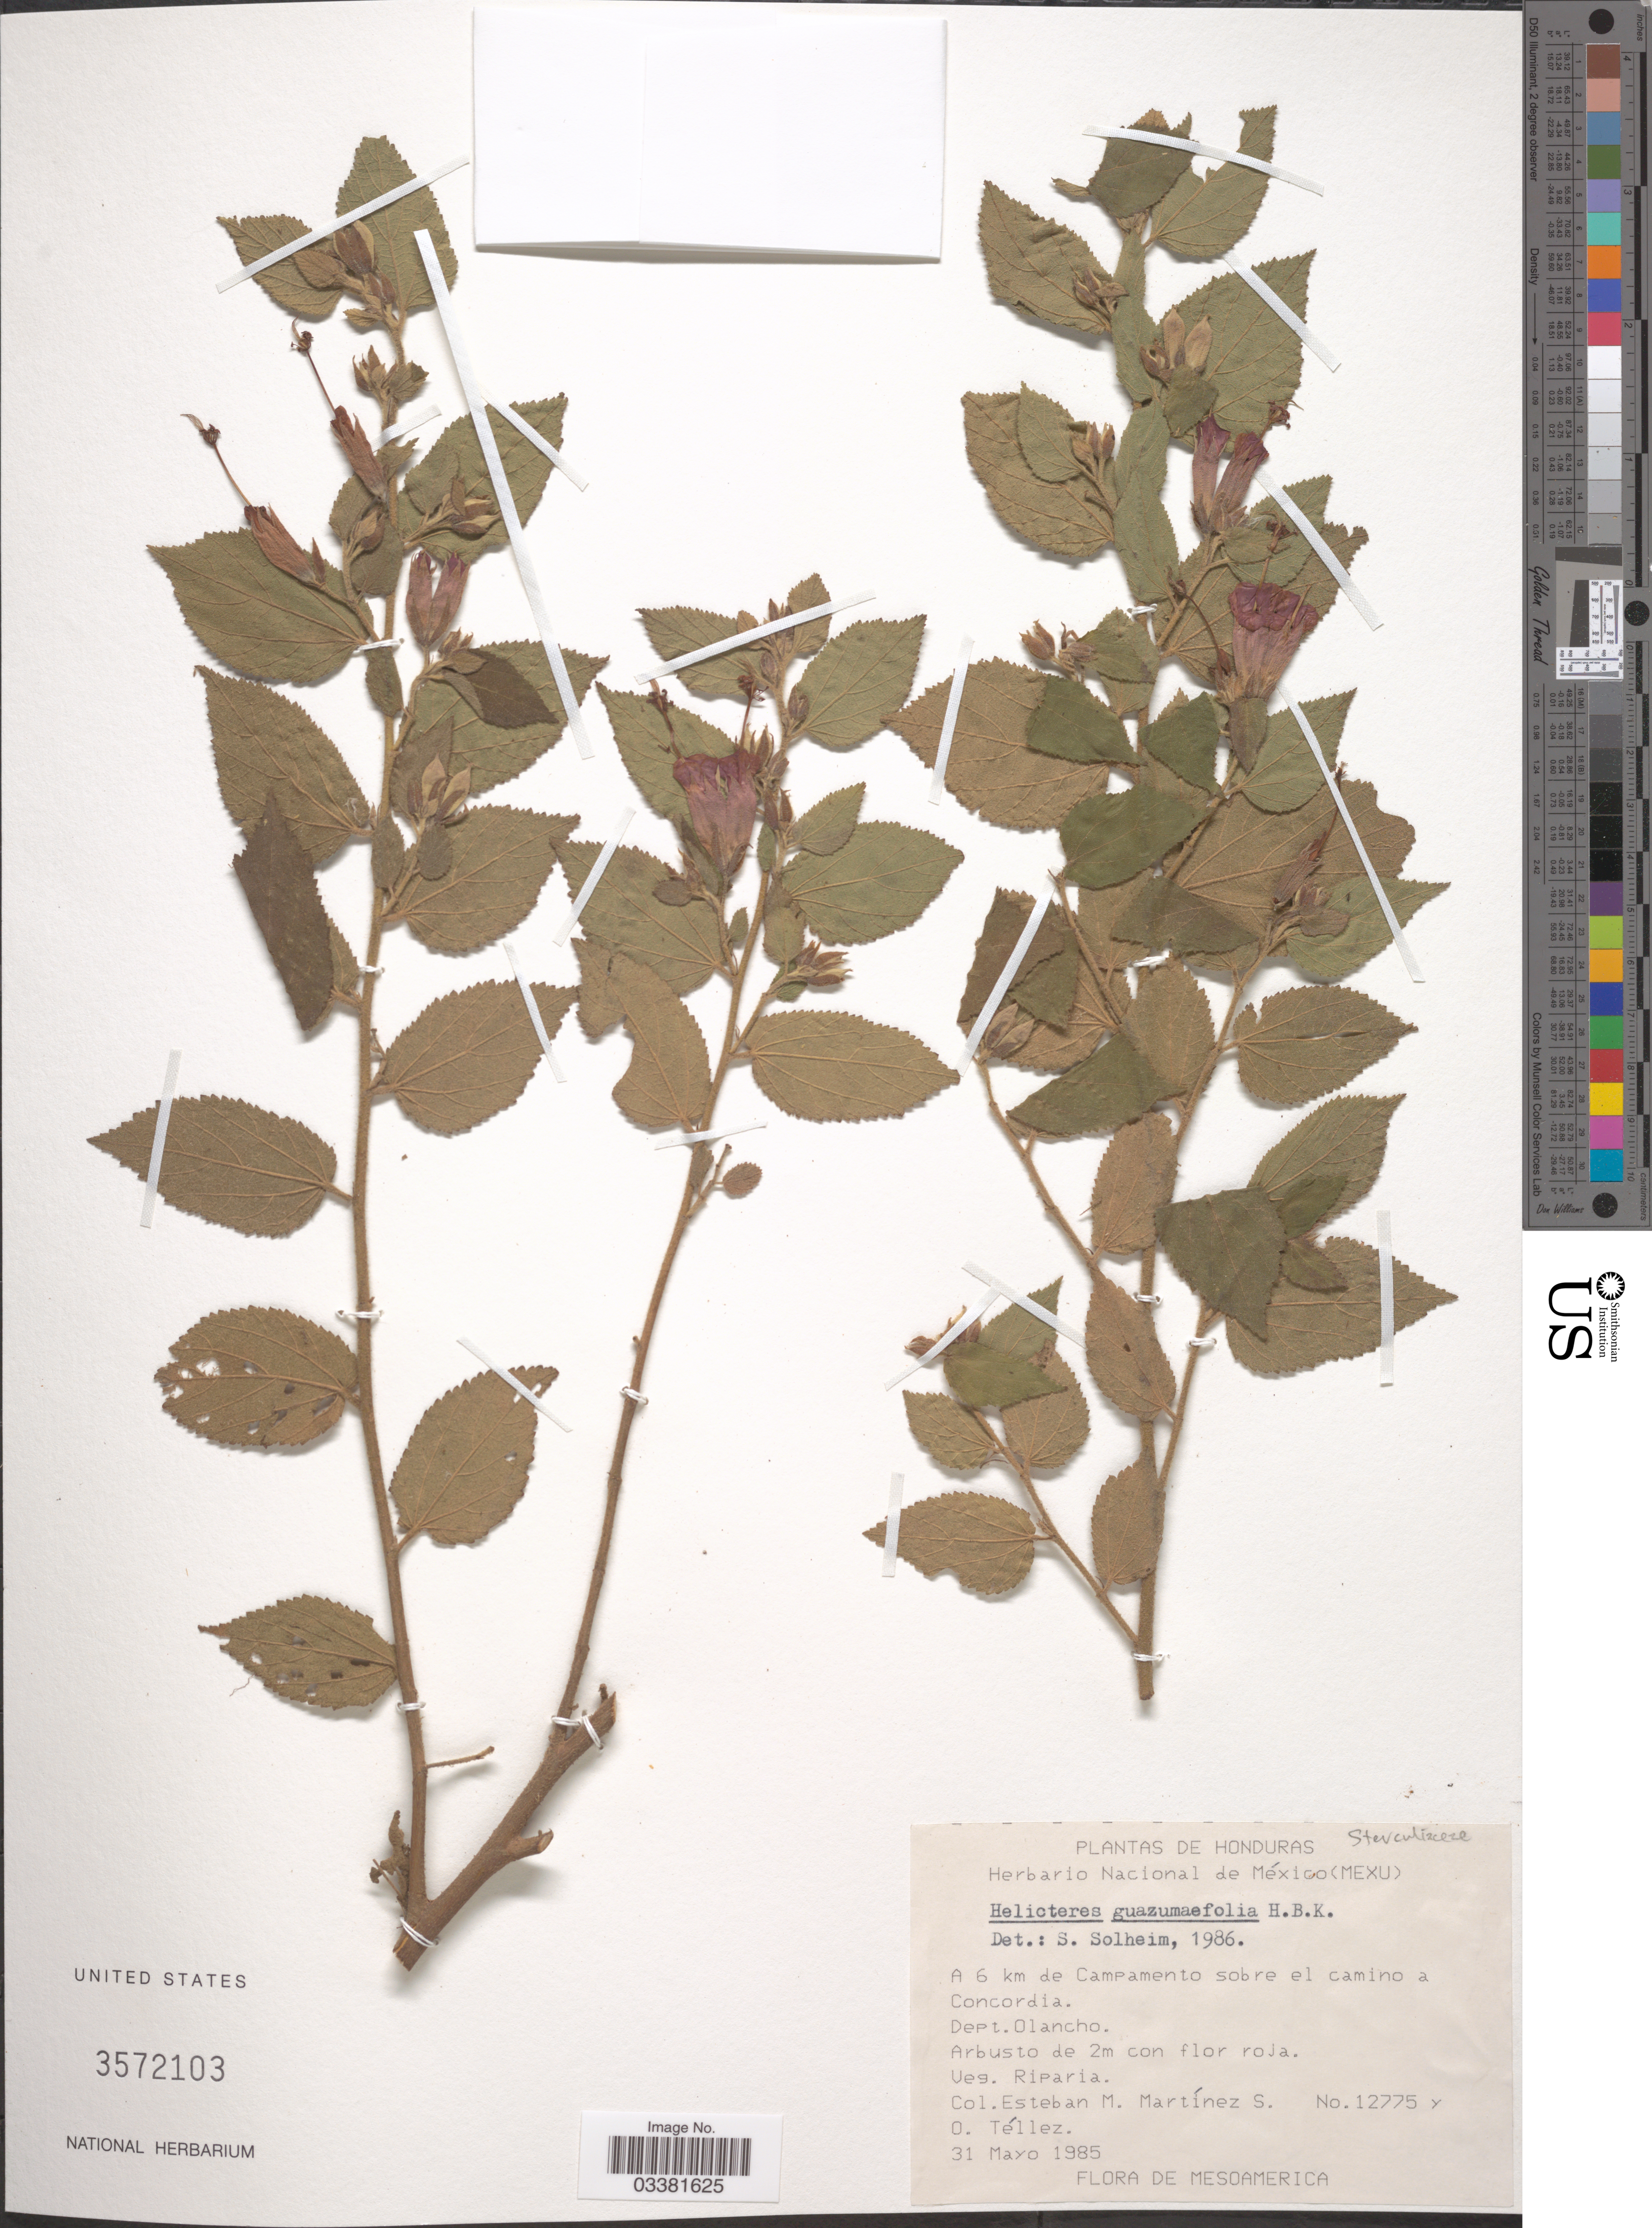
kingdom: Plantae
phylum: Tracheophyta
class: Magnoliopsida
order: Malvales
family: Malvaceae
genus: Helicteres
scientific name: Helicteres guazumifolia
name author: Kunth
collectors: E. M. Martínez S. & O. Tellez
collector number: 12775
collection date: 1985-05-31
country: Honduras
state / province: Olancho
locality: A 6 km de Campamento sobre el camino a Concordia. Dept. Olancho. Veg. Riparia.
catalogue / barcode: US 3572103